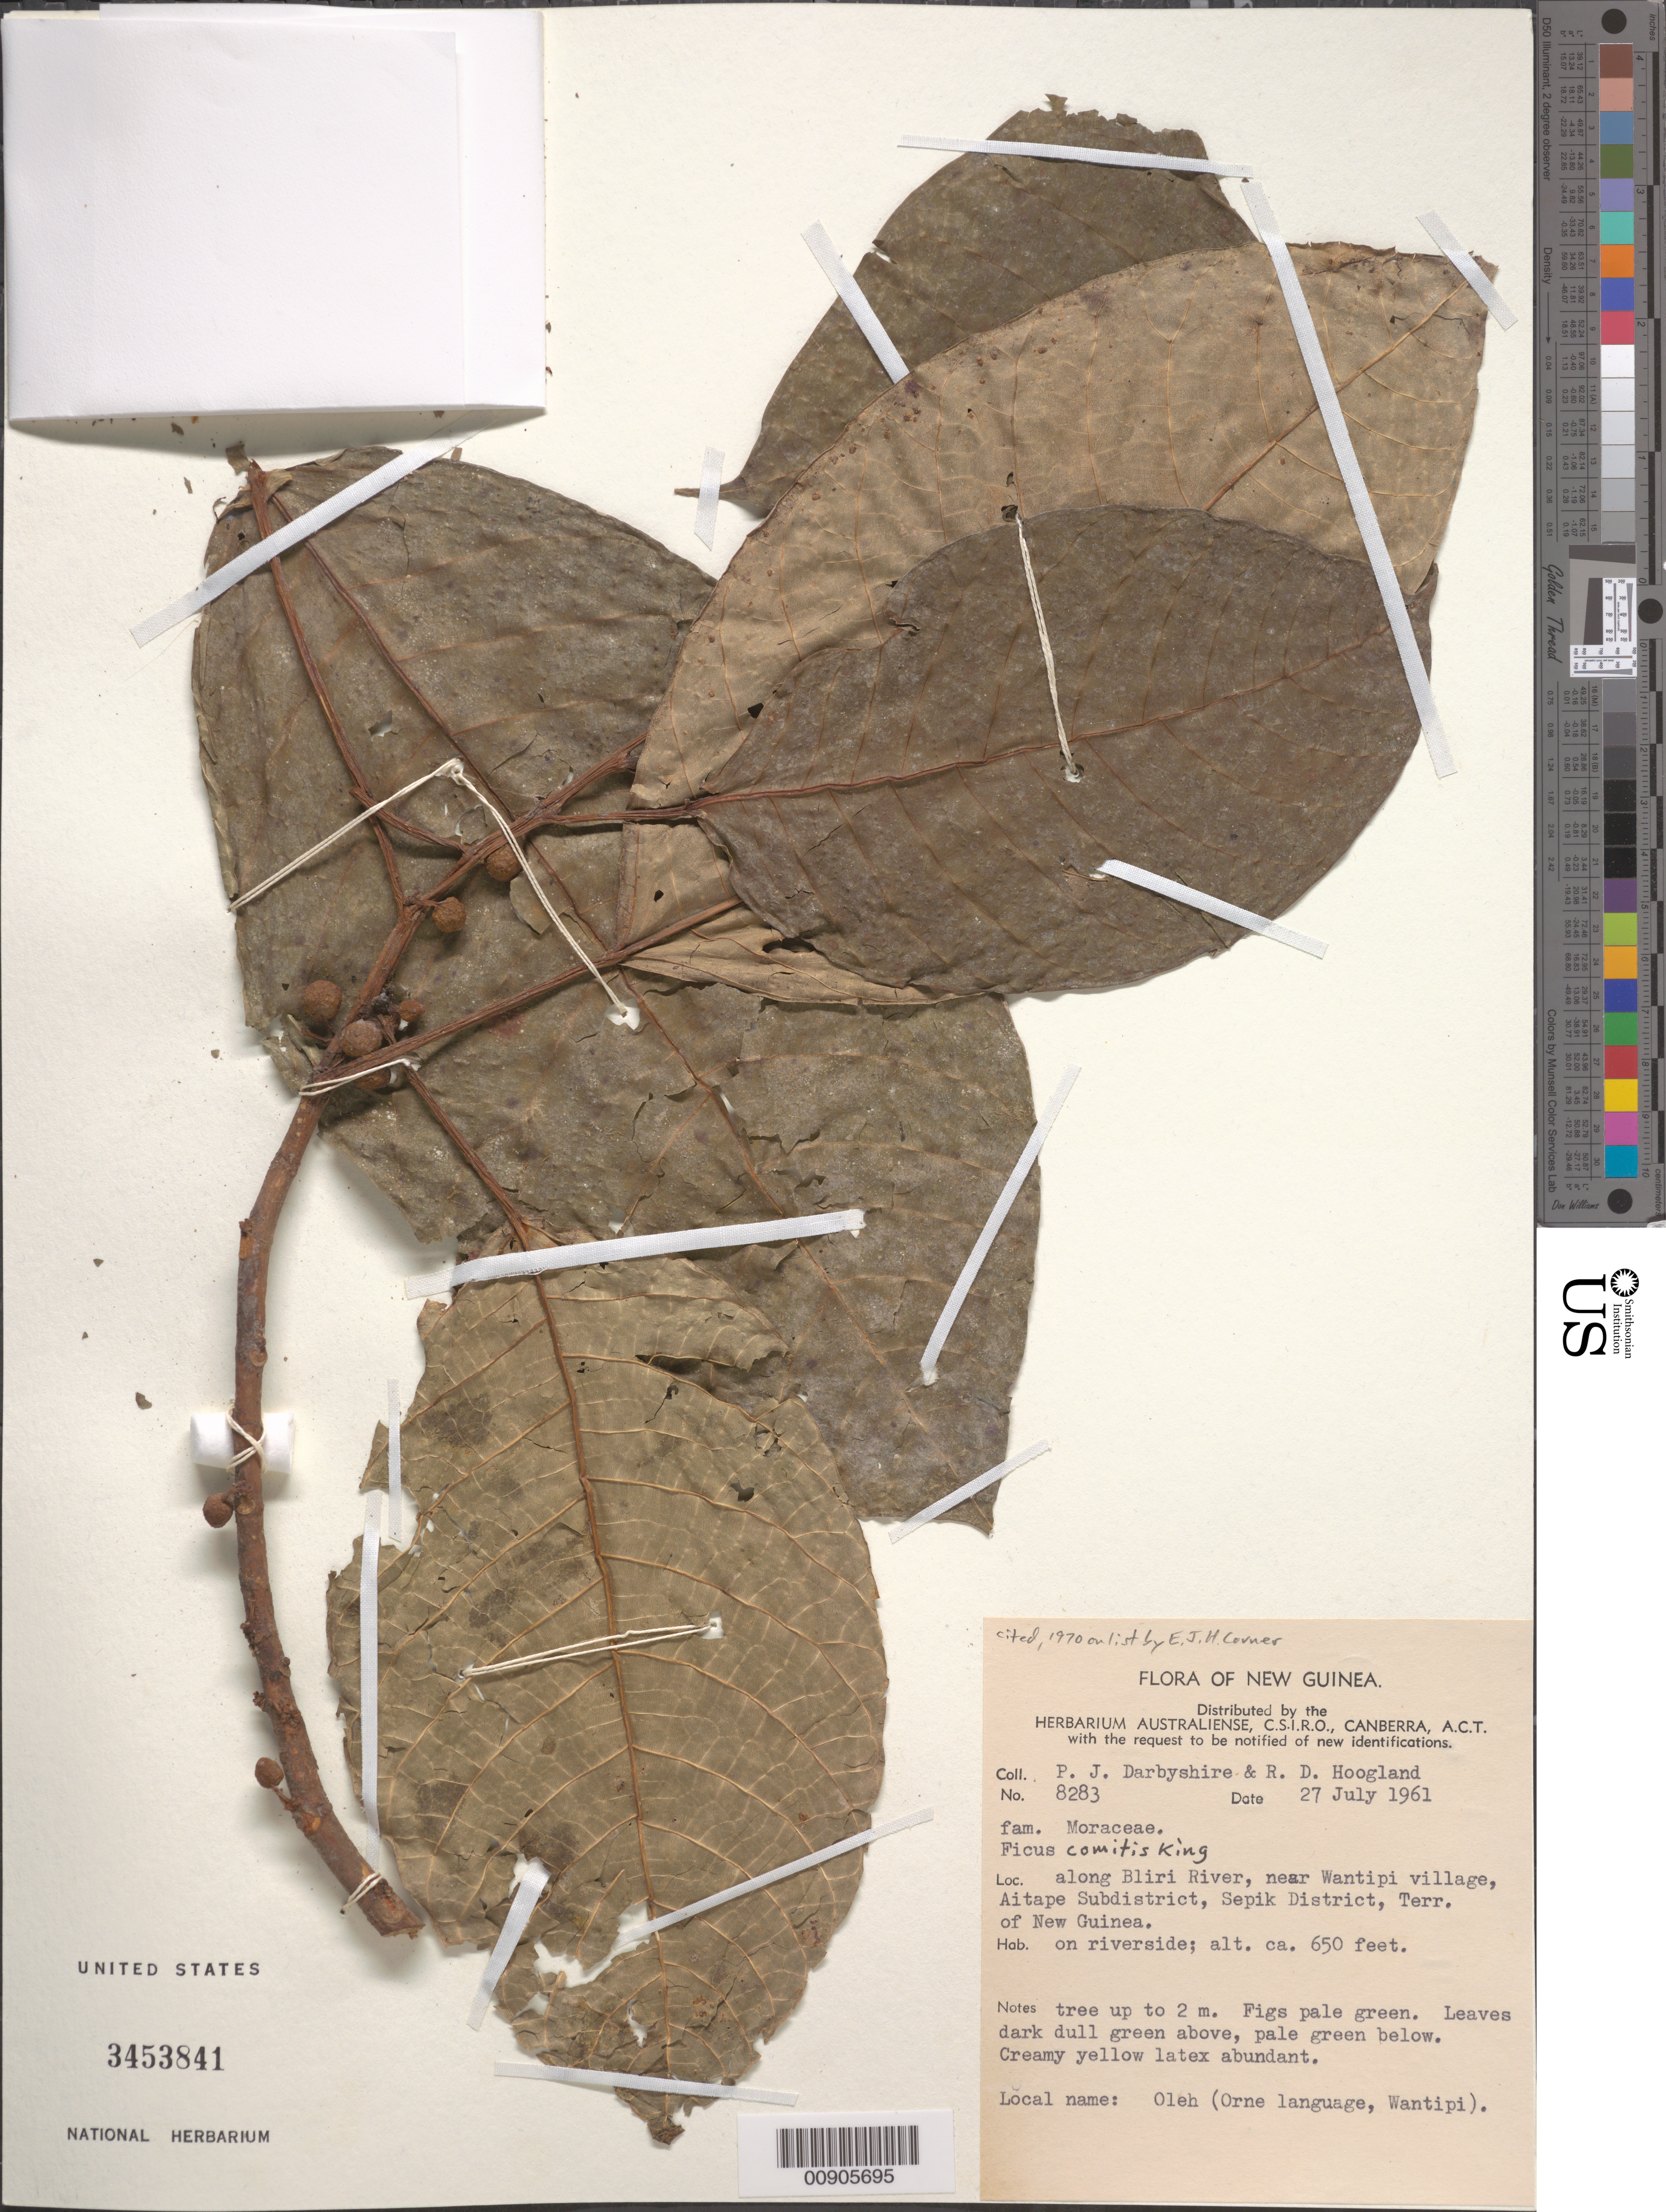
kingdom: Plantae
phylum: Tracheophyta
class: Magnoliopsida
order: Rosales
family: Moraceae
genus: Ficus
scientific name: Ficus comitis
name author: King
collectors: P. Darbyshire & R. D. Hoogland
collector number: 8283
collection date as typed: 27 Jul 1961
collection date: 1961-07-27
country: Papua New Guinea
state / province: Sandaun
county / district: Aitape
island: New Guinea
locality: Sepik District, Aitape Subdistrict, along Bliri River, near Wantipi village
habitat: on riverside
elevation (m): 650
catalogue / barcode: US 3453841